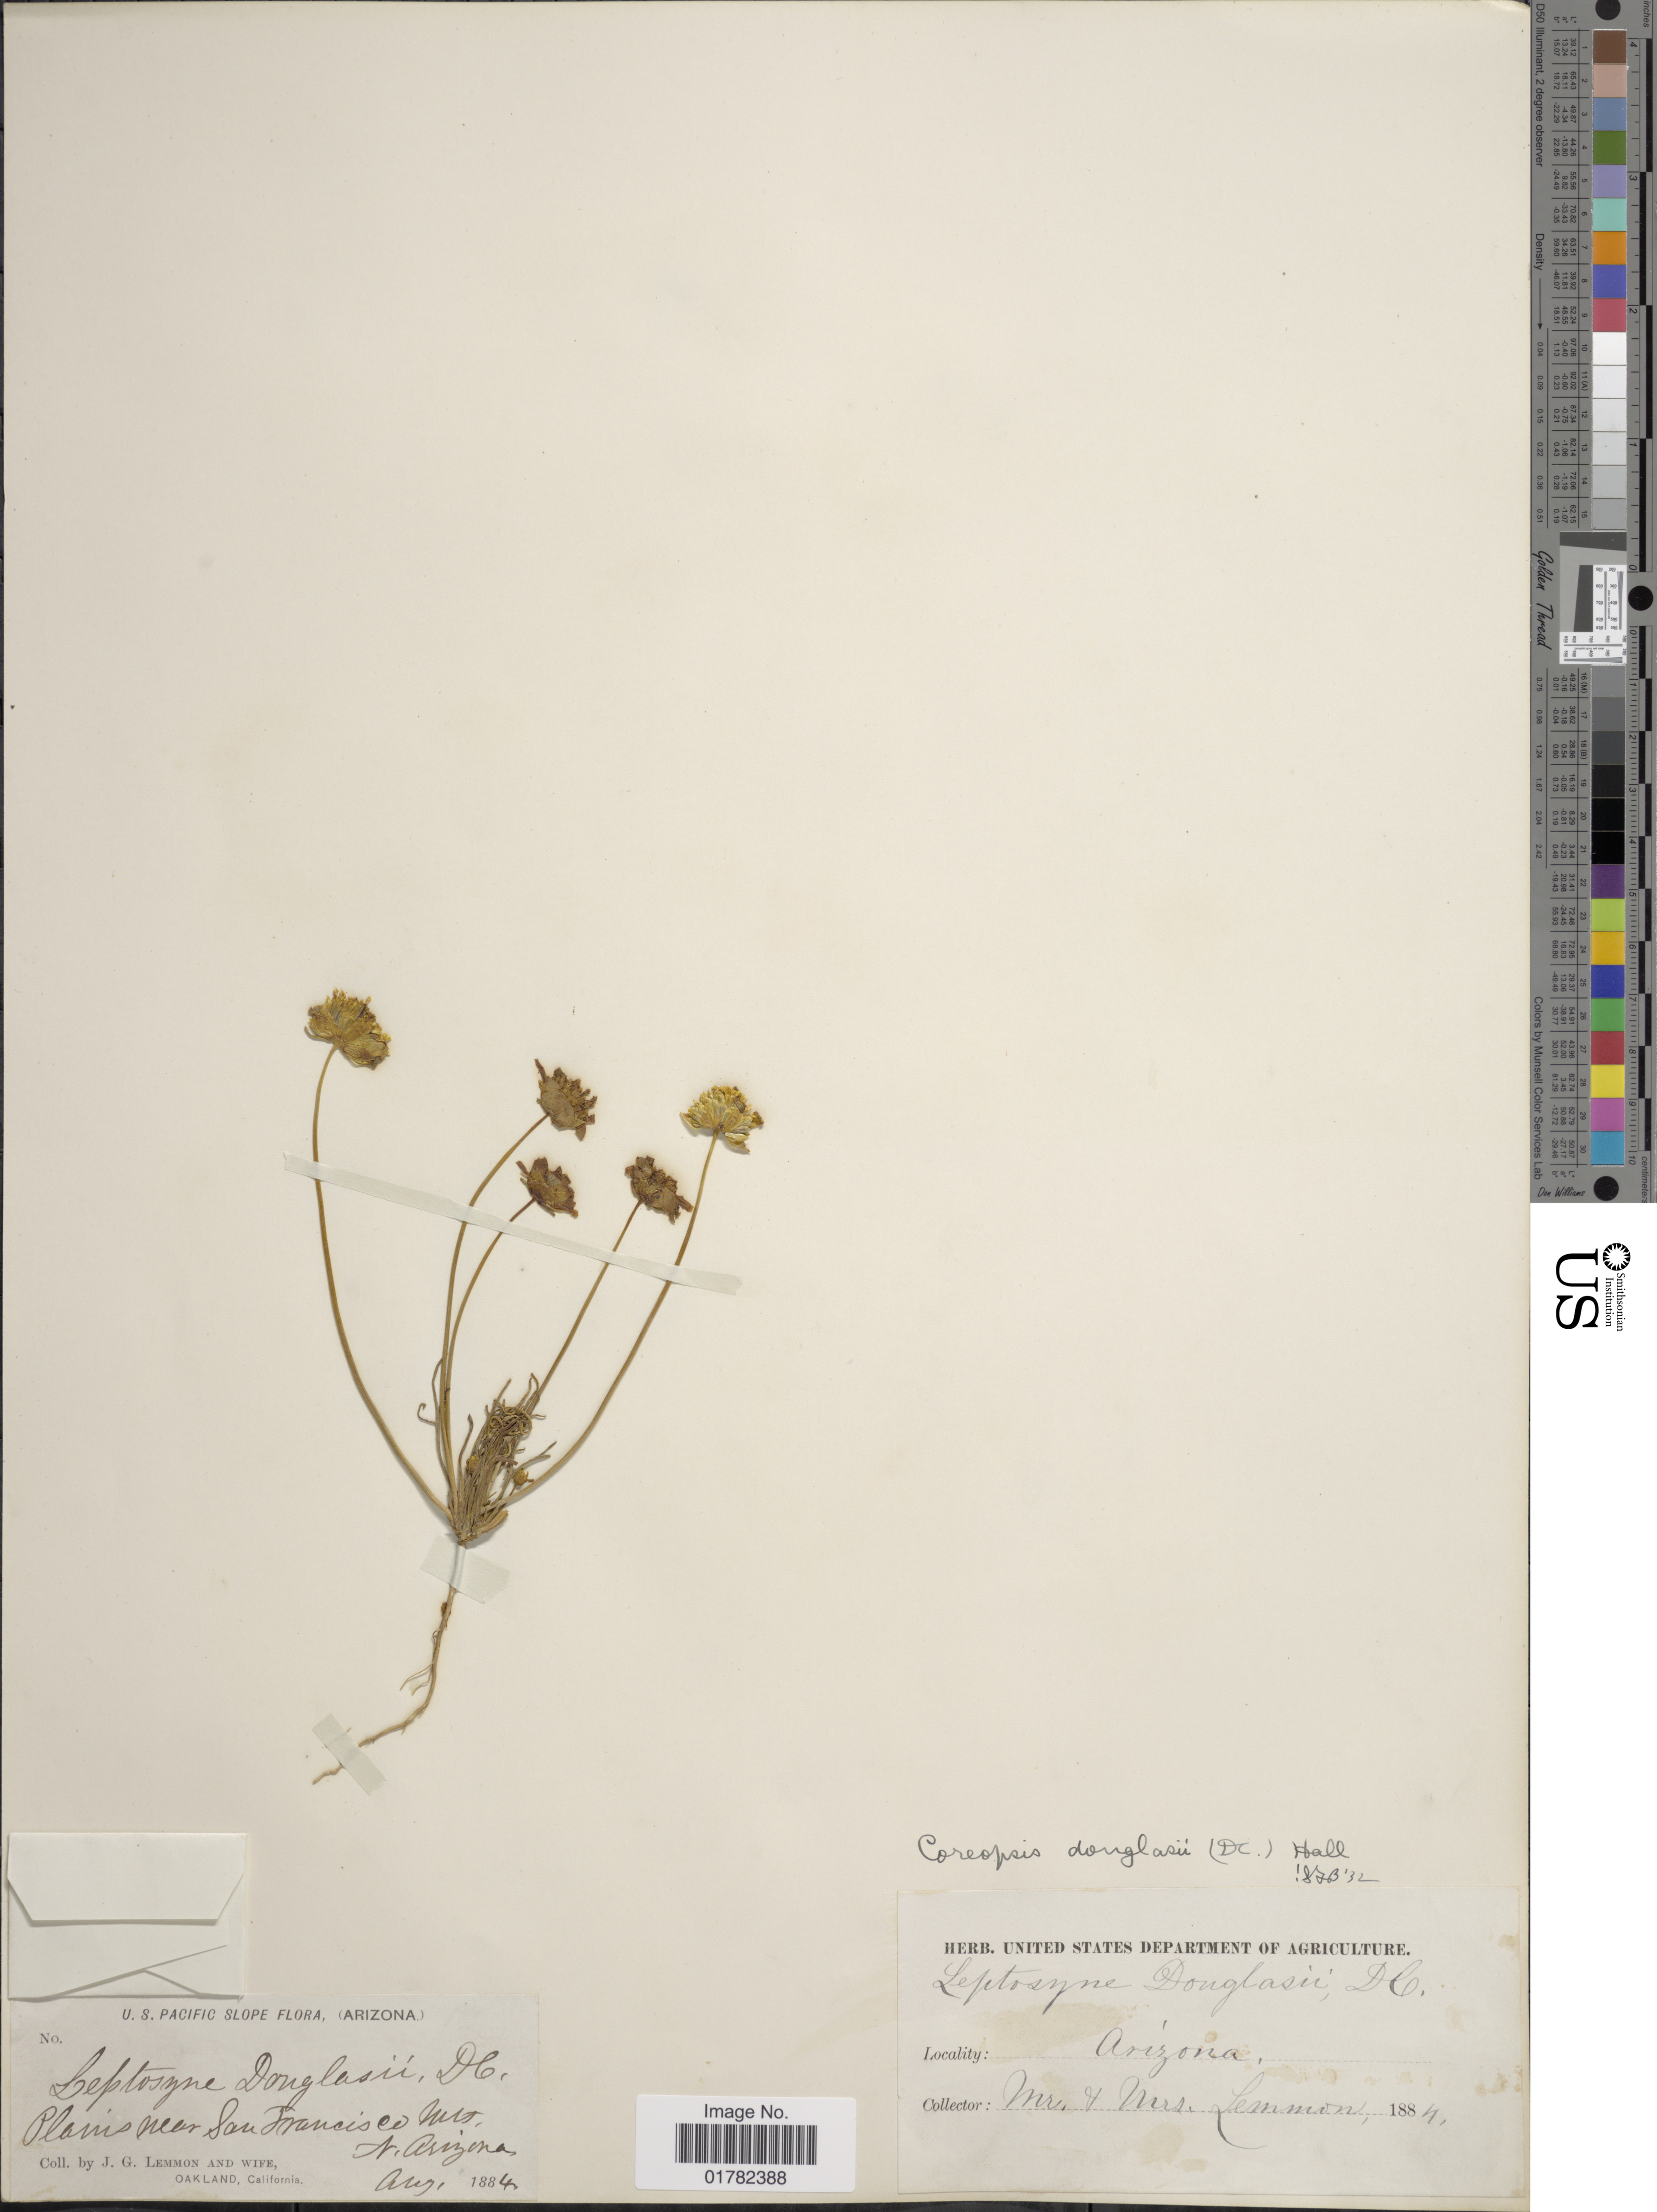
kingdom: Plantae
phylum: Tracheophyta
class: Magnoliopsida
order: Asterales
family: Asteraceae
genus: Coreopsis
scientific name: Coreopsis douglasii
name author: (DC.) H.M. Hall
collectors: J. Lemmon & Mrs. J. G. Lemmon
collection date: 1884-08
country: United States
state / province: Arizona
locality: Plains near San Francisco Mts., N. Arizona